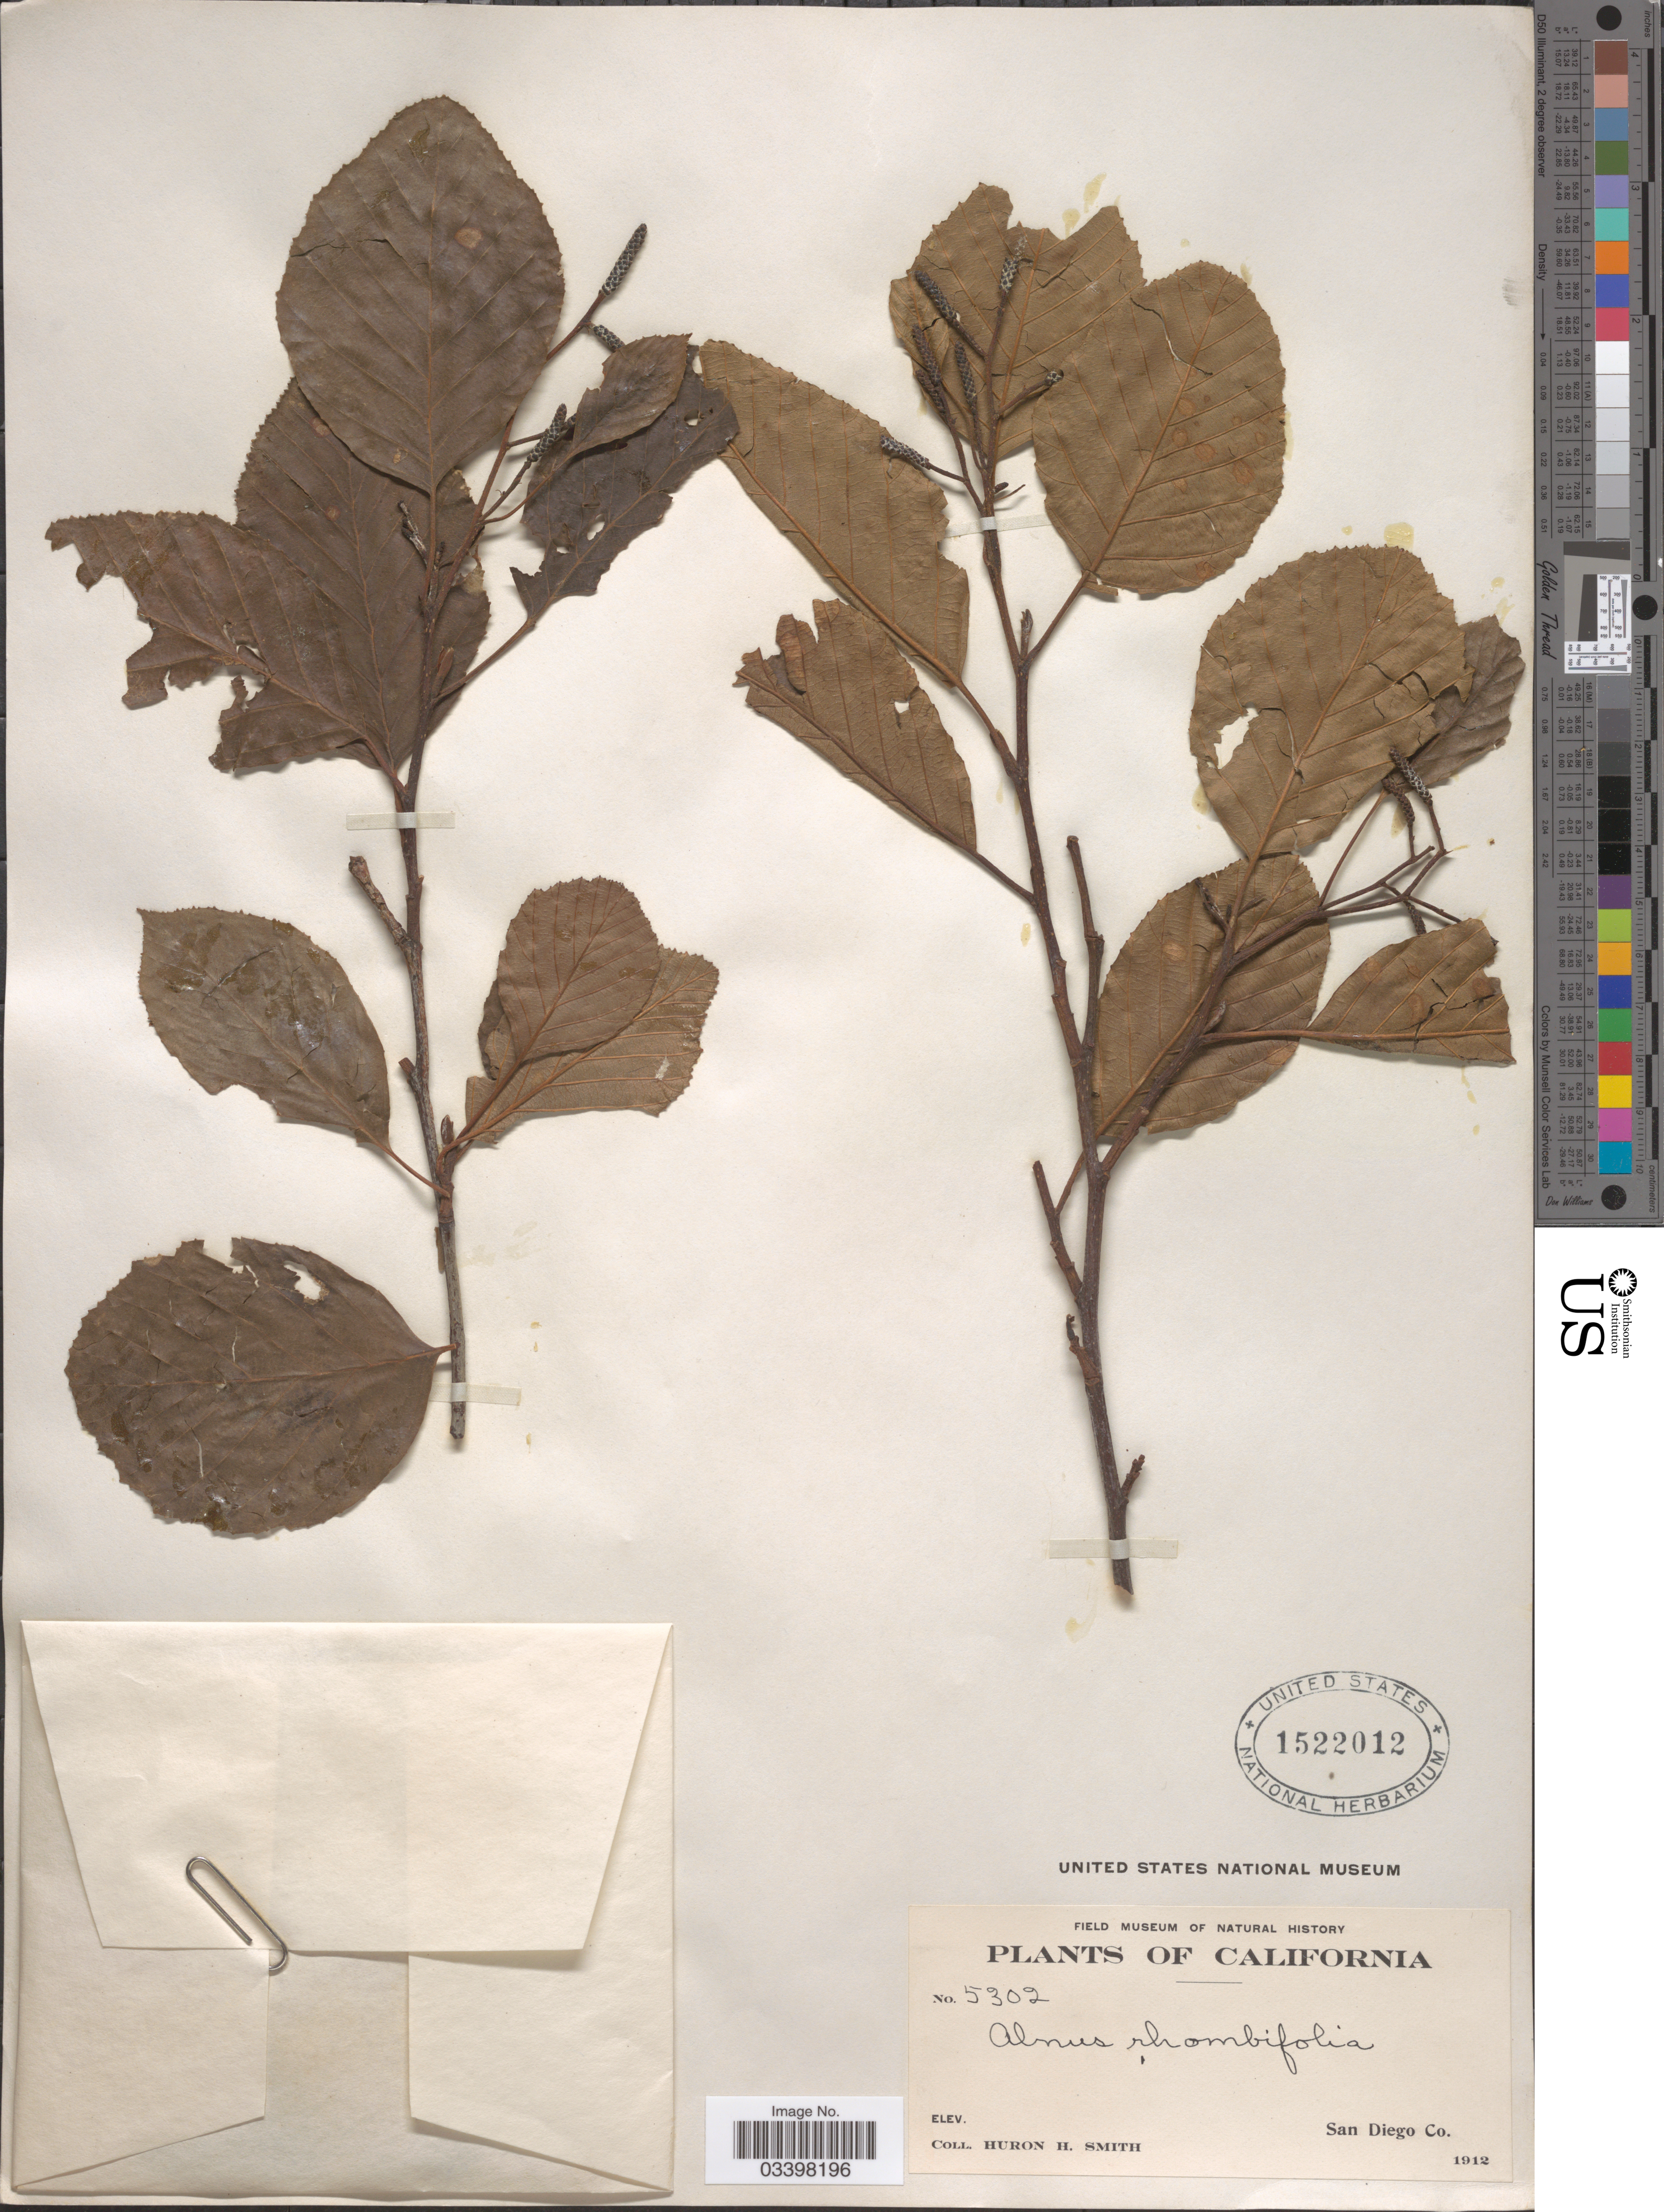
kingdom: Plantae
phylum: Tracheophyta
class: Magnoliopsida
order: Fagales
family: Betulaceae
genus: Alnus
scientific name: Alnus rhombifolia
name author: Nutt.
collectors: Huron H. Smith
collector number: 5302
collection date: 1912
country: United States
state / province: California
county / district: San Diego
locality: San Diego Co.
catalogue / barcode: US 1522012